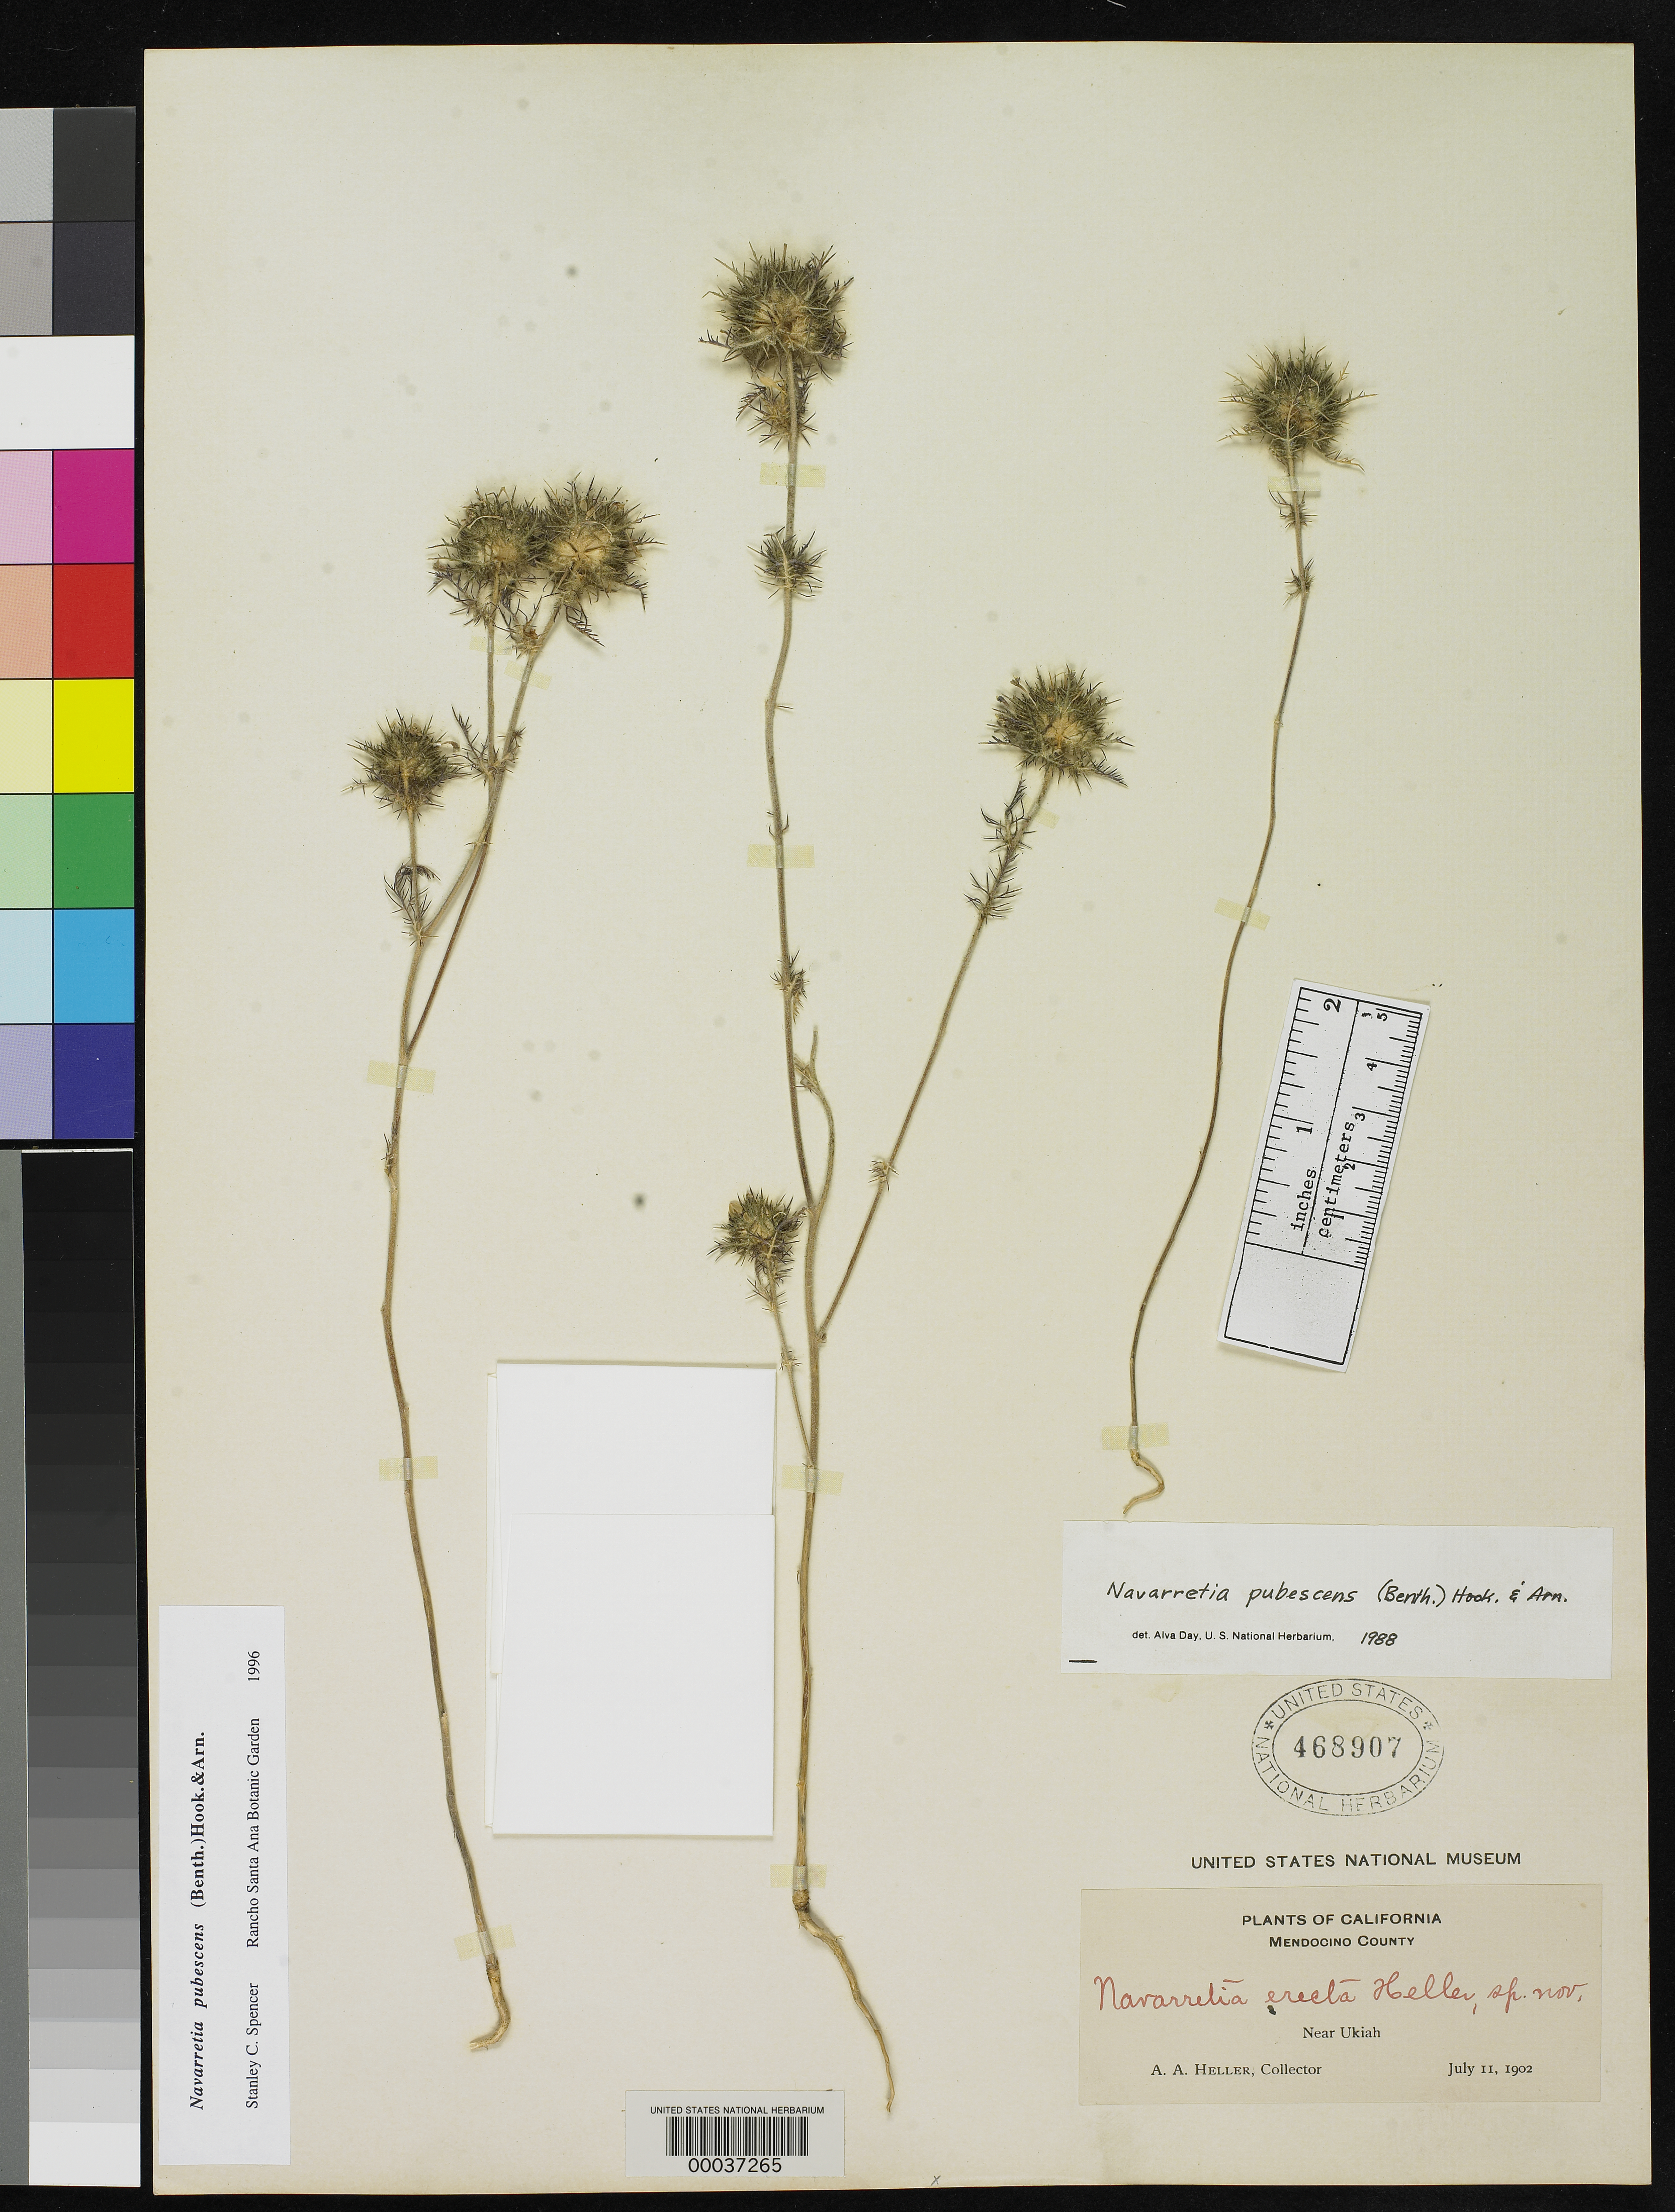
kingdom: Plantae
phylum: Tracheophyta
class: Magnoliopsida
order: Ericales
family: Polemoniaceae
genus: Navarretia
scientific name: Navarretia erecta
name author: A. Heller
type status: Isotype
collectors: A. A. Heller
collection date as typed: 11 Jul 1902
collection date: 1902-07-11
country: United States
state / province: California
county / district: Mendocino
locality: Near Ukiah.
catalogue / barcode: US 468907